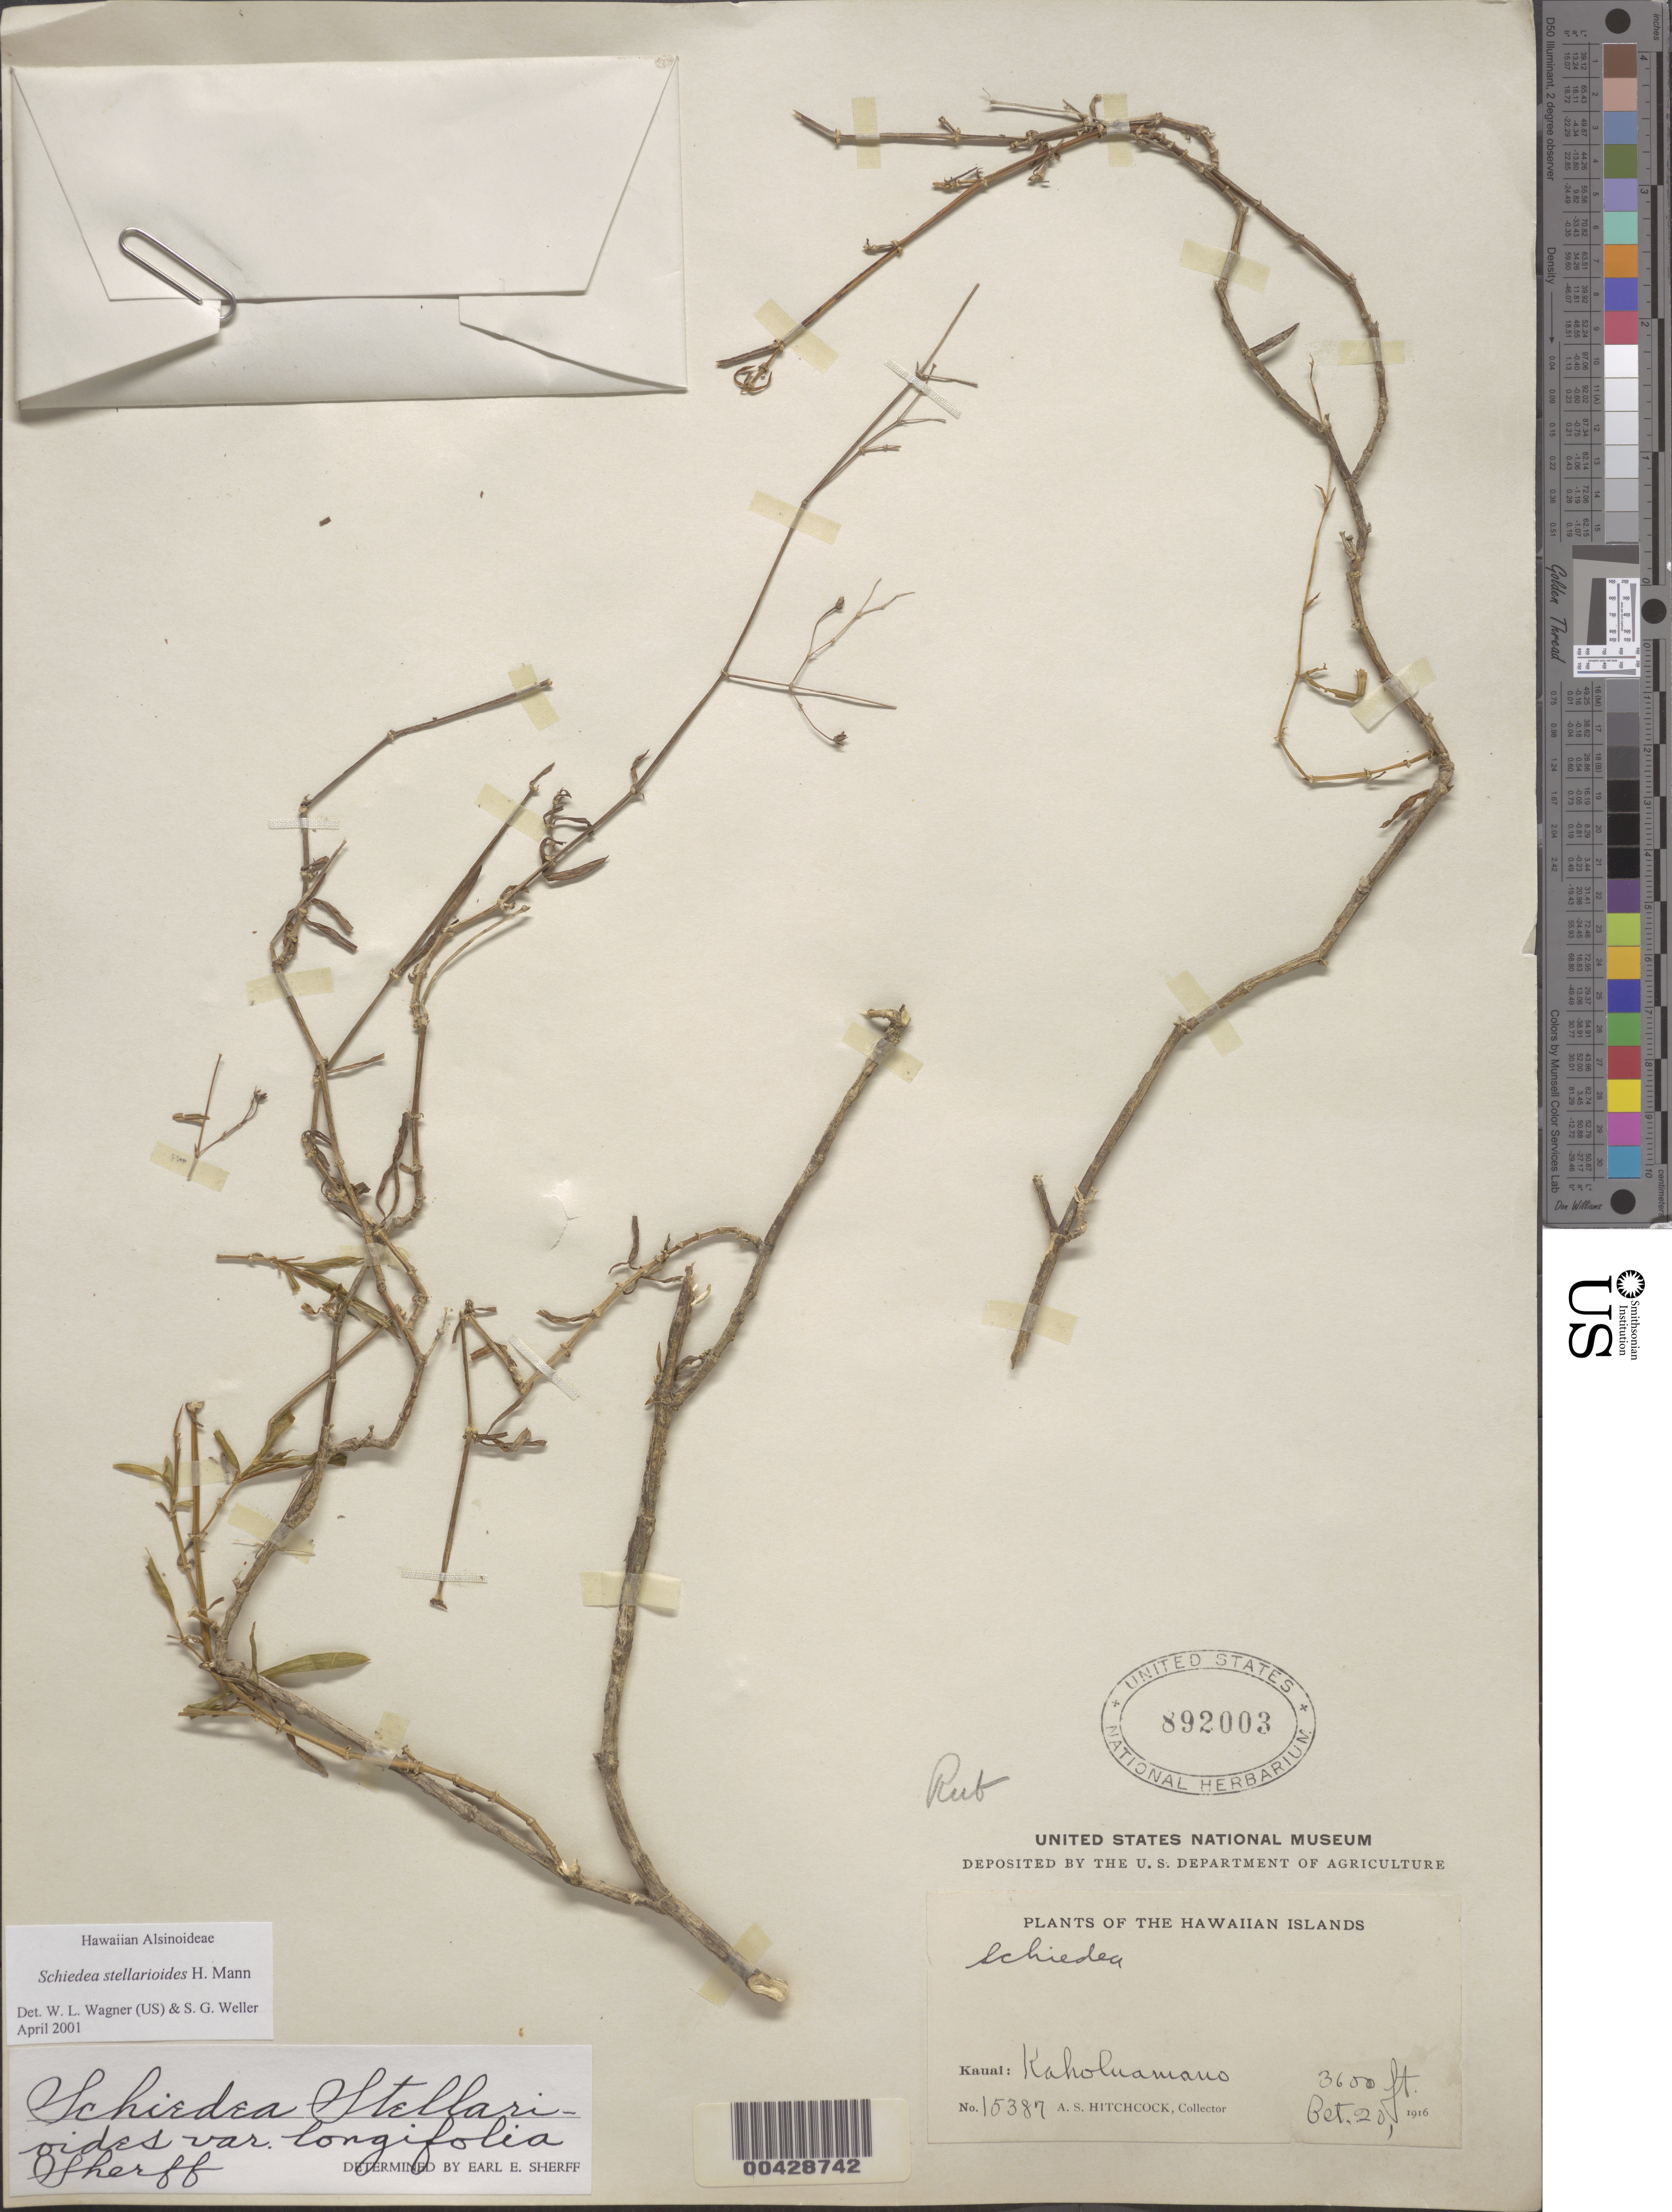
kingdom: Plantae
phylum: Tracheophyta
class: Magnoliopsida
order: Caryophyllales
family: Caryophyllaceae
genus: Schiedea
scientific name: Schiedea stellarioides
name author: H. Mann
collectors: A. S. Hitchcock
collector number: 15387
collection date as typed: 20 Oct 1916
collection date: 1916-10-20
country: United States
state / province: Hawaii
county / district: Kauai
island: Kaua'i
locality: Kaholuamano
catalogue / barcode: US 892003